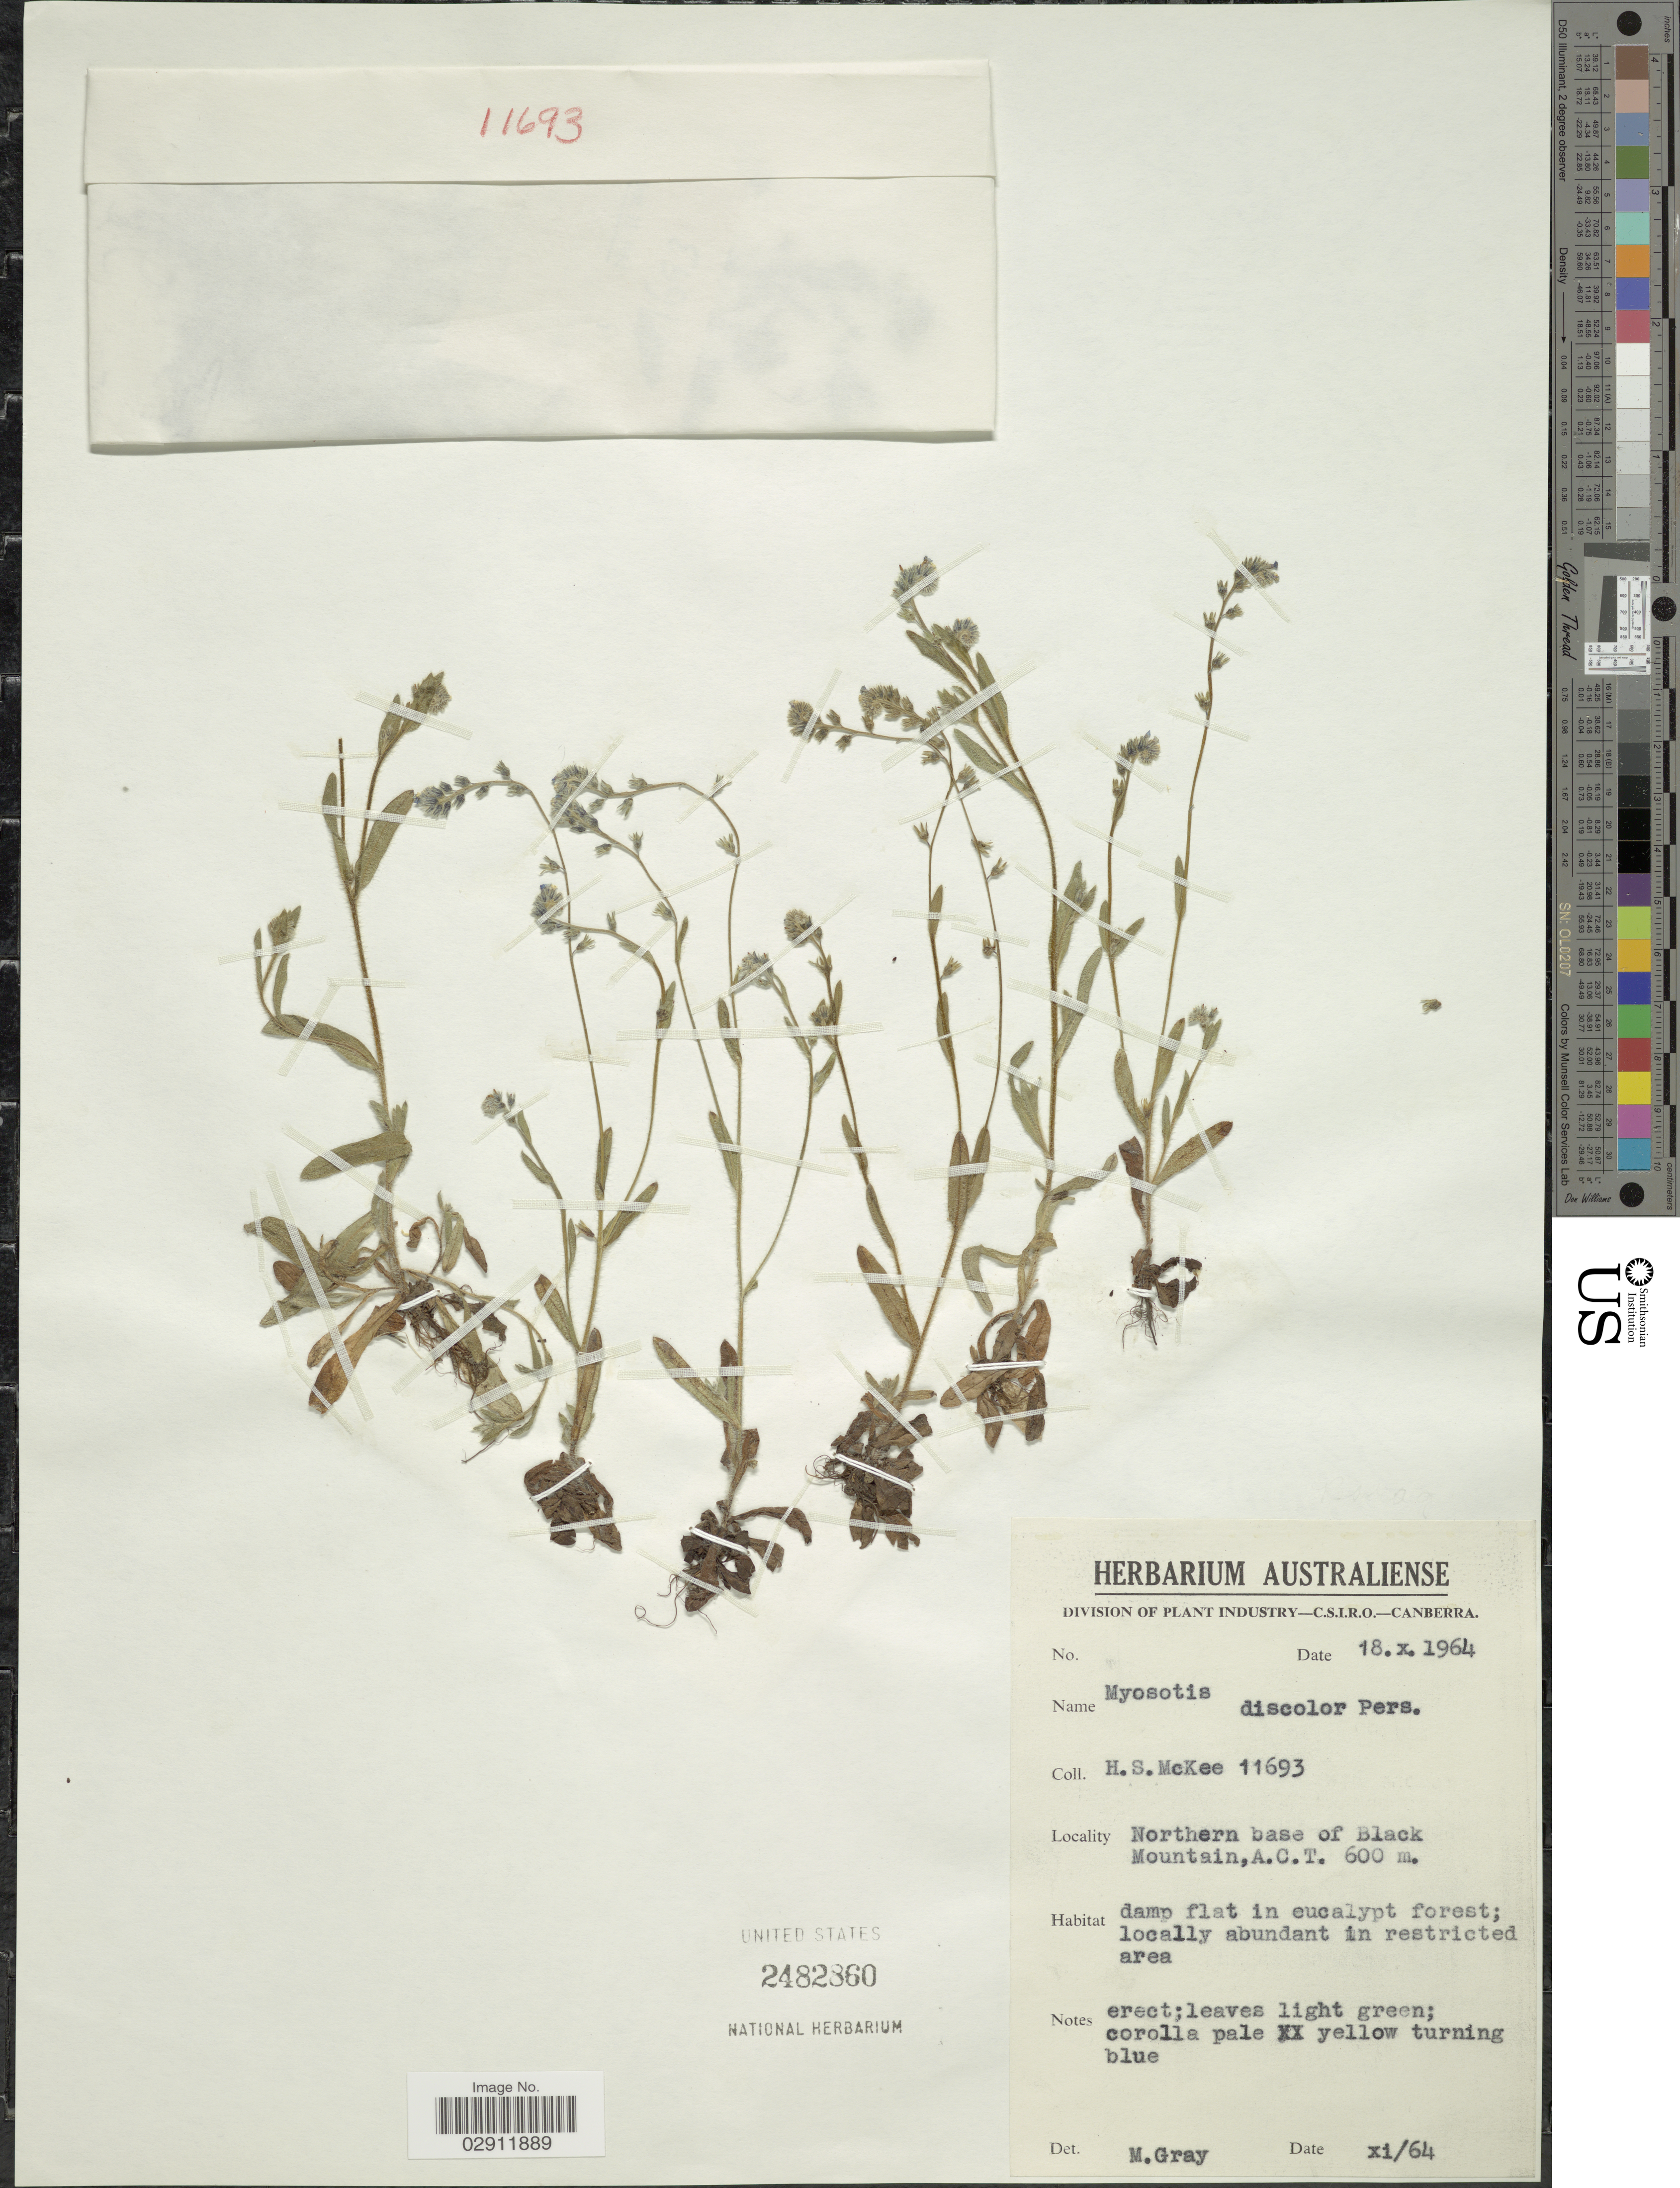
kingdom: Plantae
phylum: Tracheophyta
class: Magnoliopsida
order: Boraginales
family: Boraginaceae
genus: Myosotis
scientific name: Myosotis discolor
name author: Pers.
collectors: H. S. McKee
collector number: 11693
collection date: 1964-10-18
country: Australia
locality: Northern base of Black Mountain, A.C.T.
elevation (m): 600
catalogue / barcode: US 2482860